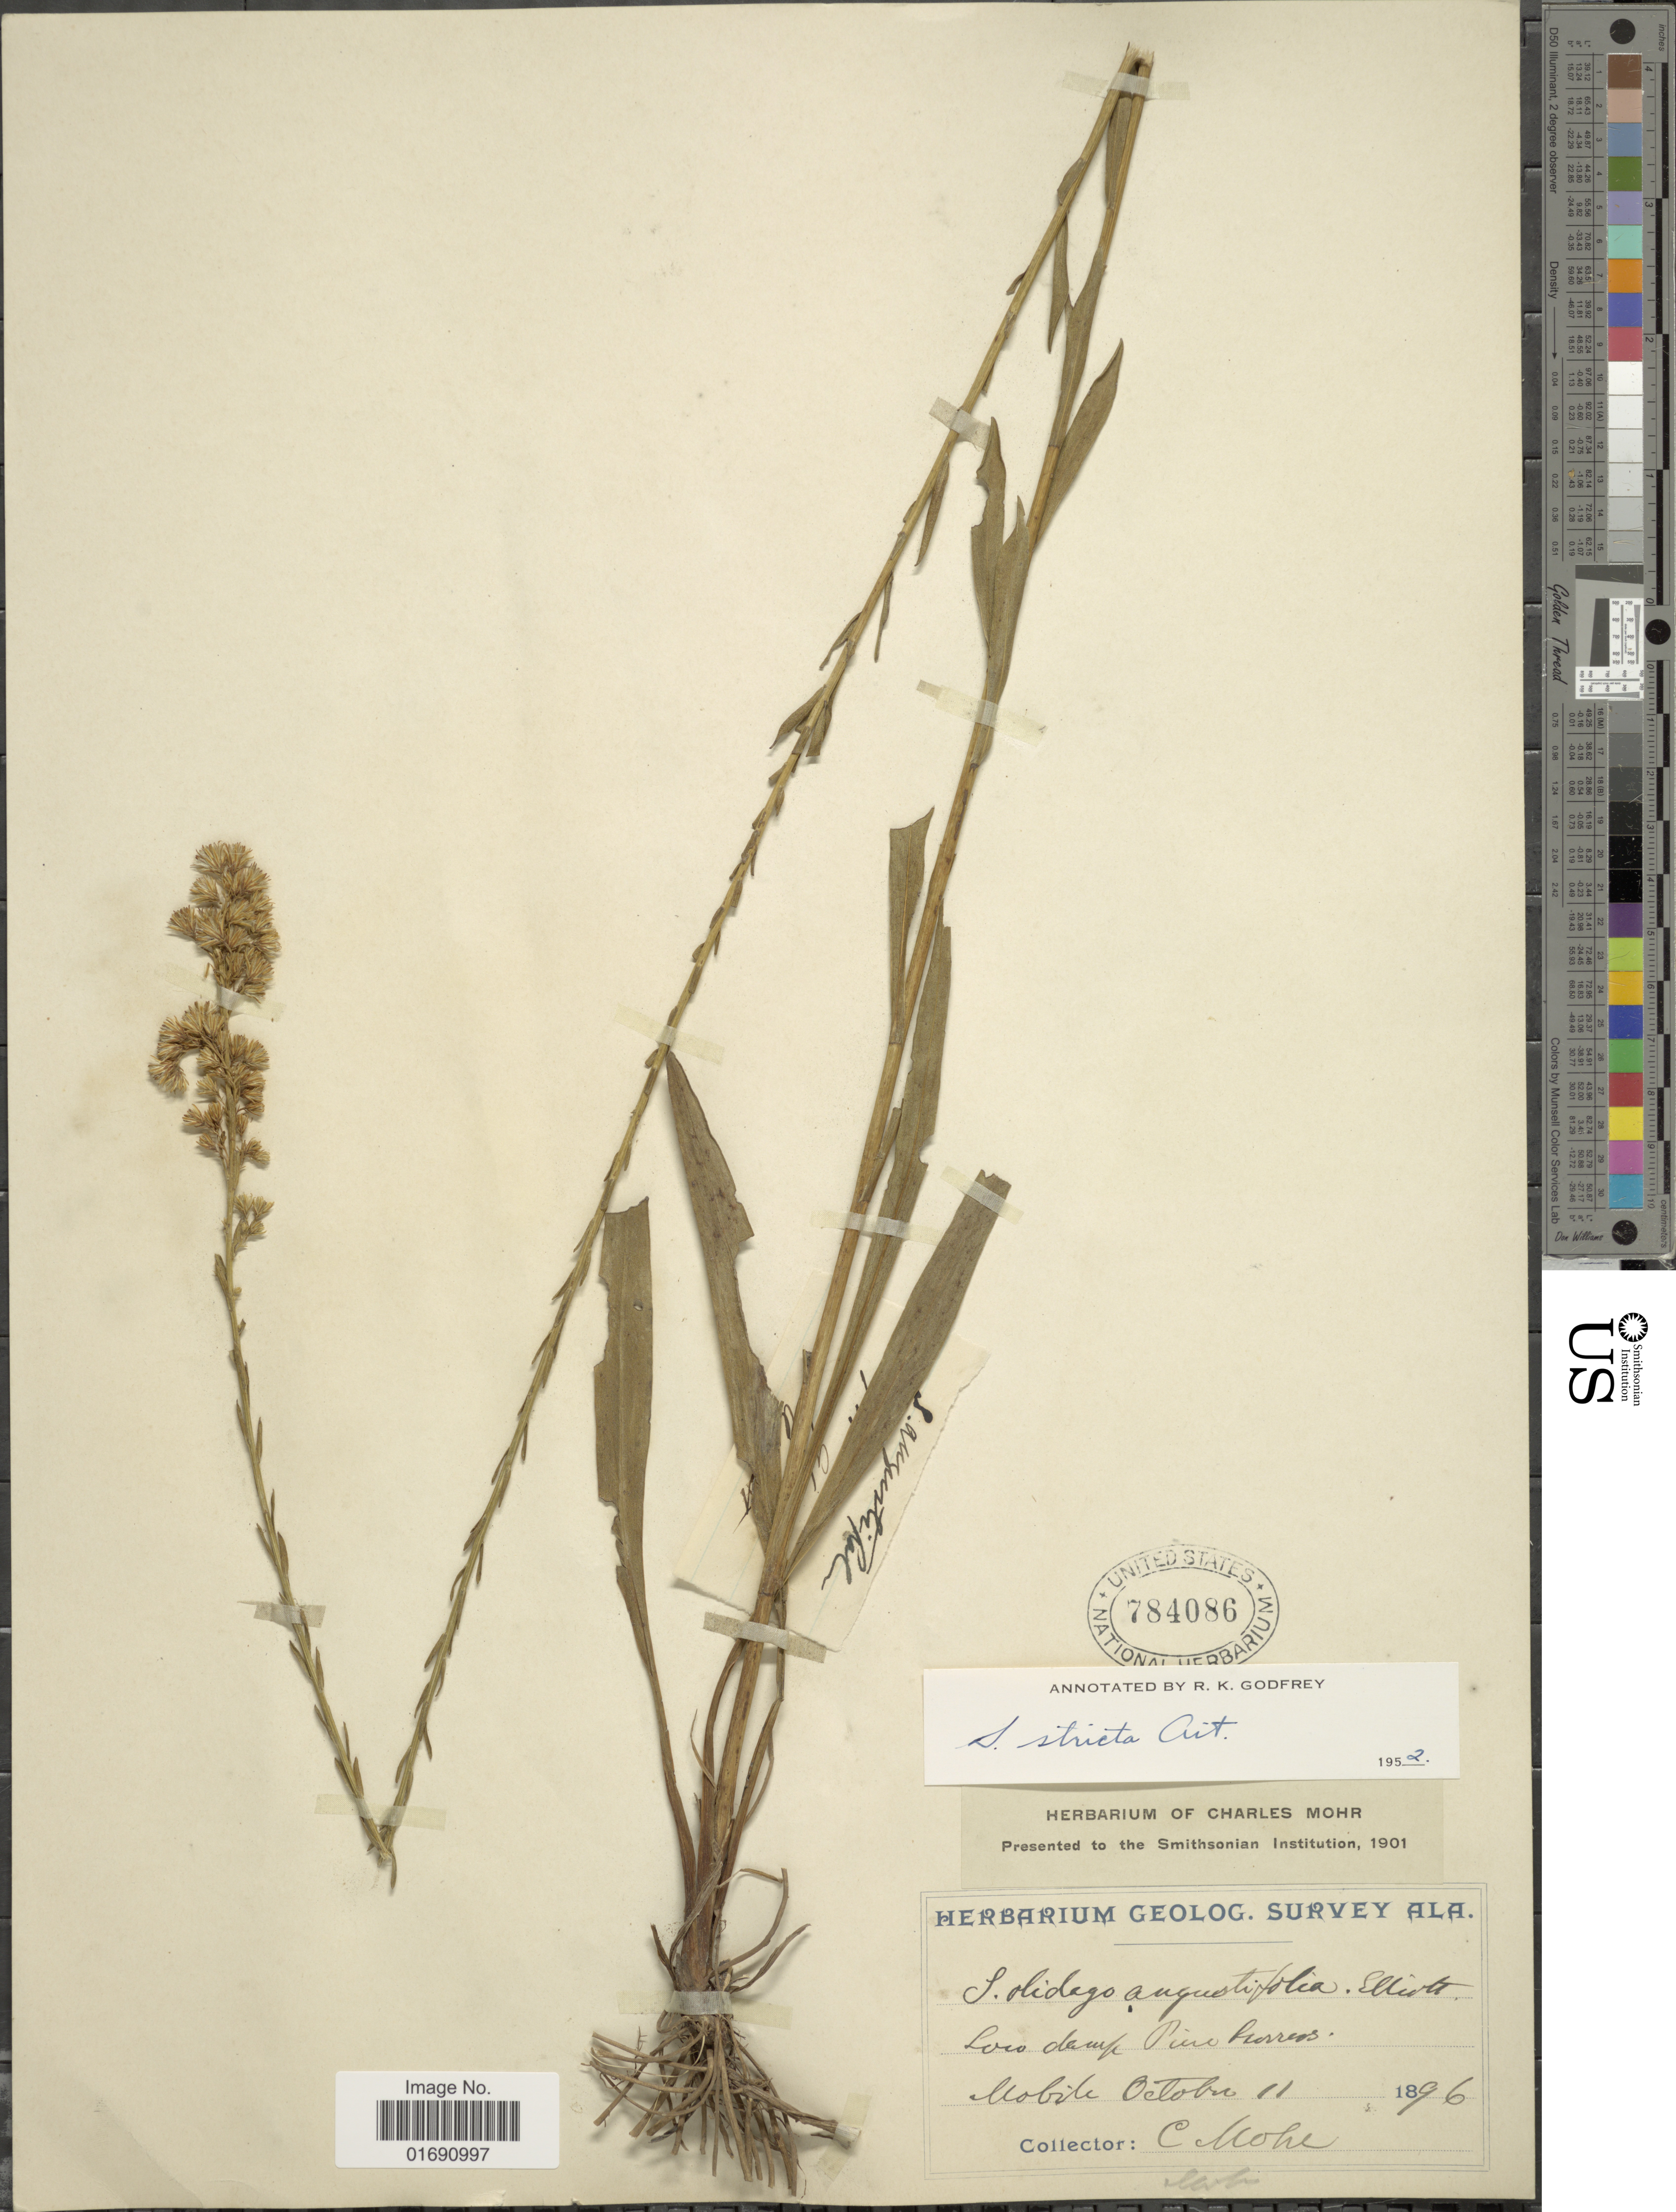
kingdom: Plantae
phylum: Tracheophyta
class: Magnoliopsida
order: Asterales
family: Asteraceae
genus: Solidago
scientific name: Solidago stricta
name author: Aiton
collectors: C. T. Mohr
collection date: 1896-10-11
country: United States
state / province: Alabama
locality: Low damp Pine barrens Mobile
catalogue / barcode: US 784086